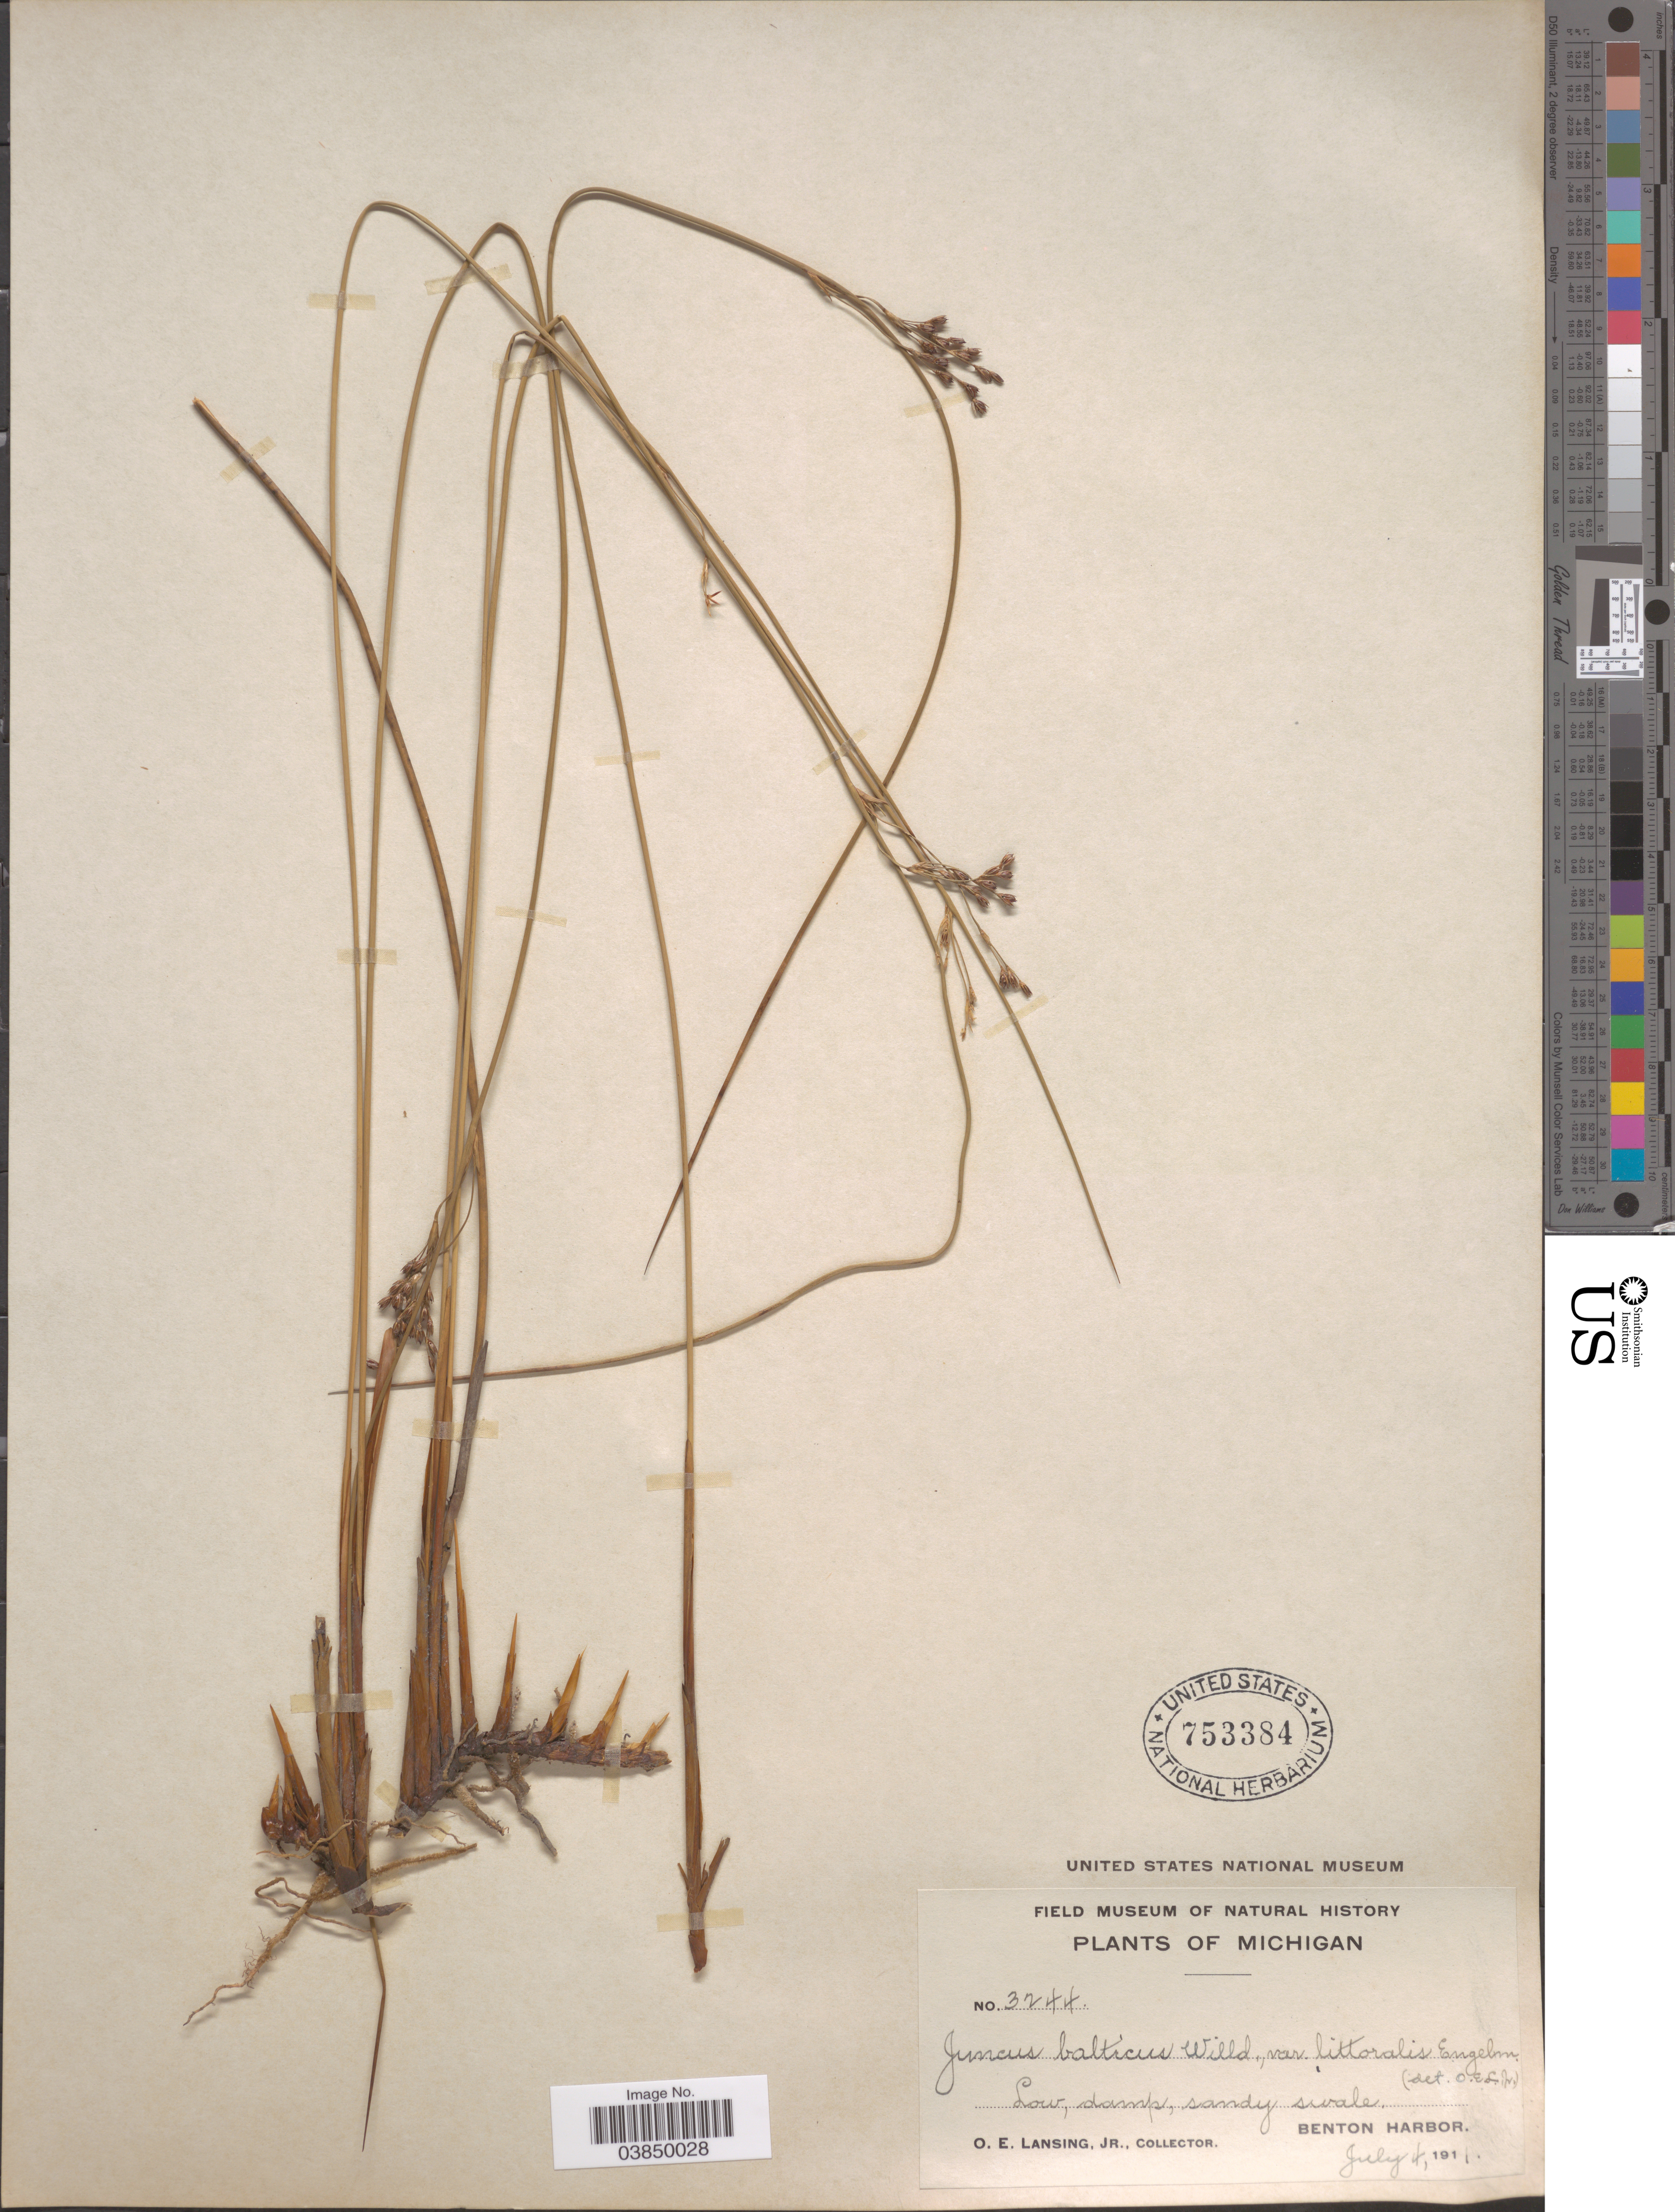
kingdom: Plantae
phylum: Tracheophyta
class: Liliopsida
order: Poales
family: Juncaceae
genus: Juncus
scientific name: Juncus balticus var. littoralis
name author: Engelm.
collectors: O. Lansing Jr.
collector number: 3244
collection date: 1911-07-04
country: United States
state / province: Michigan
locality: Benton Harbor.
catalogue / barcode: US 753384